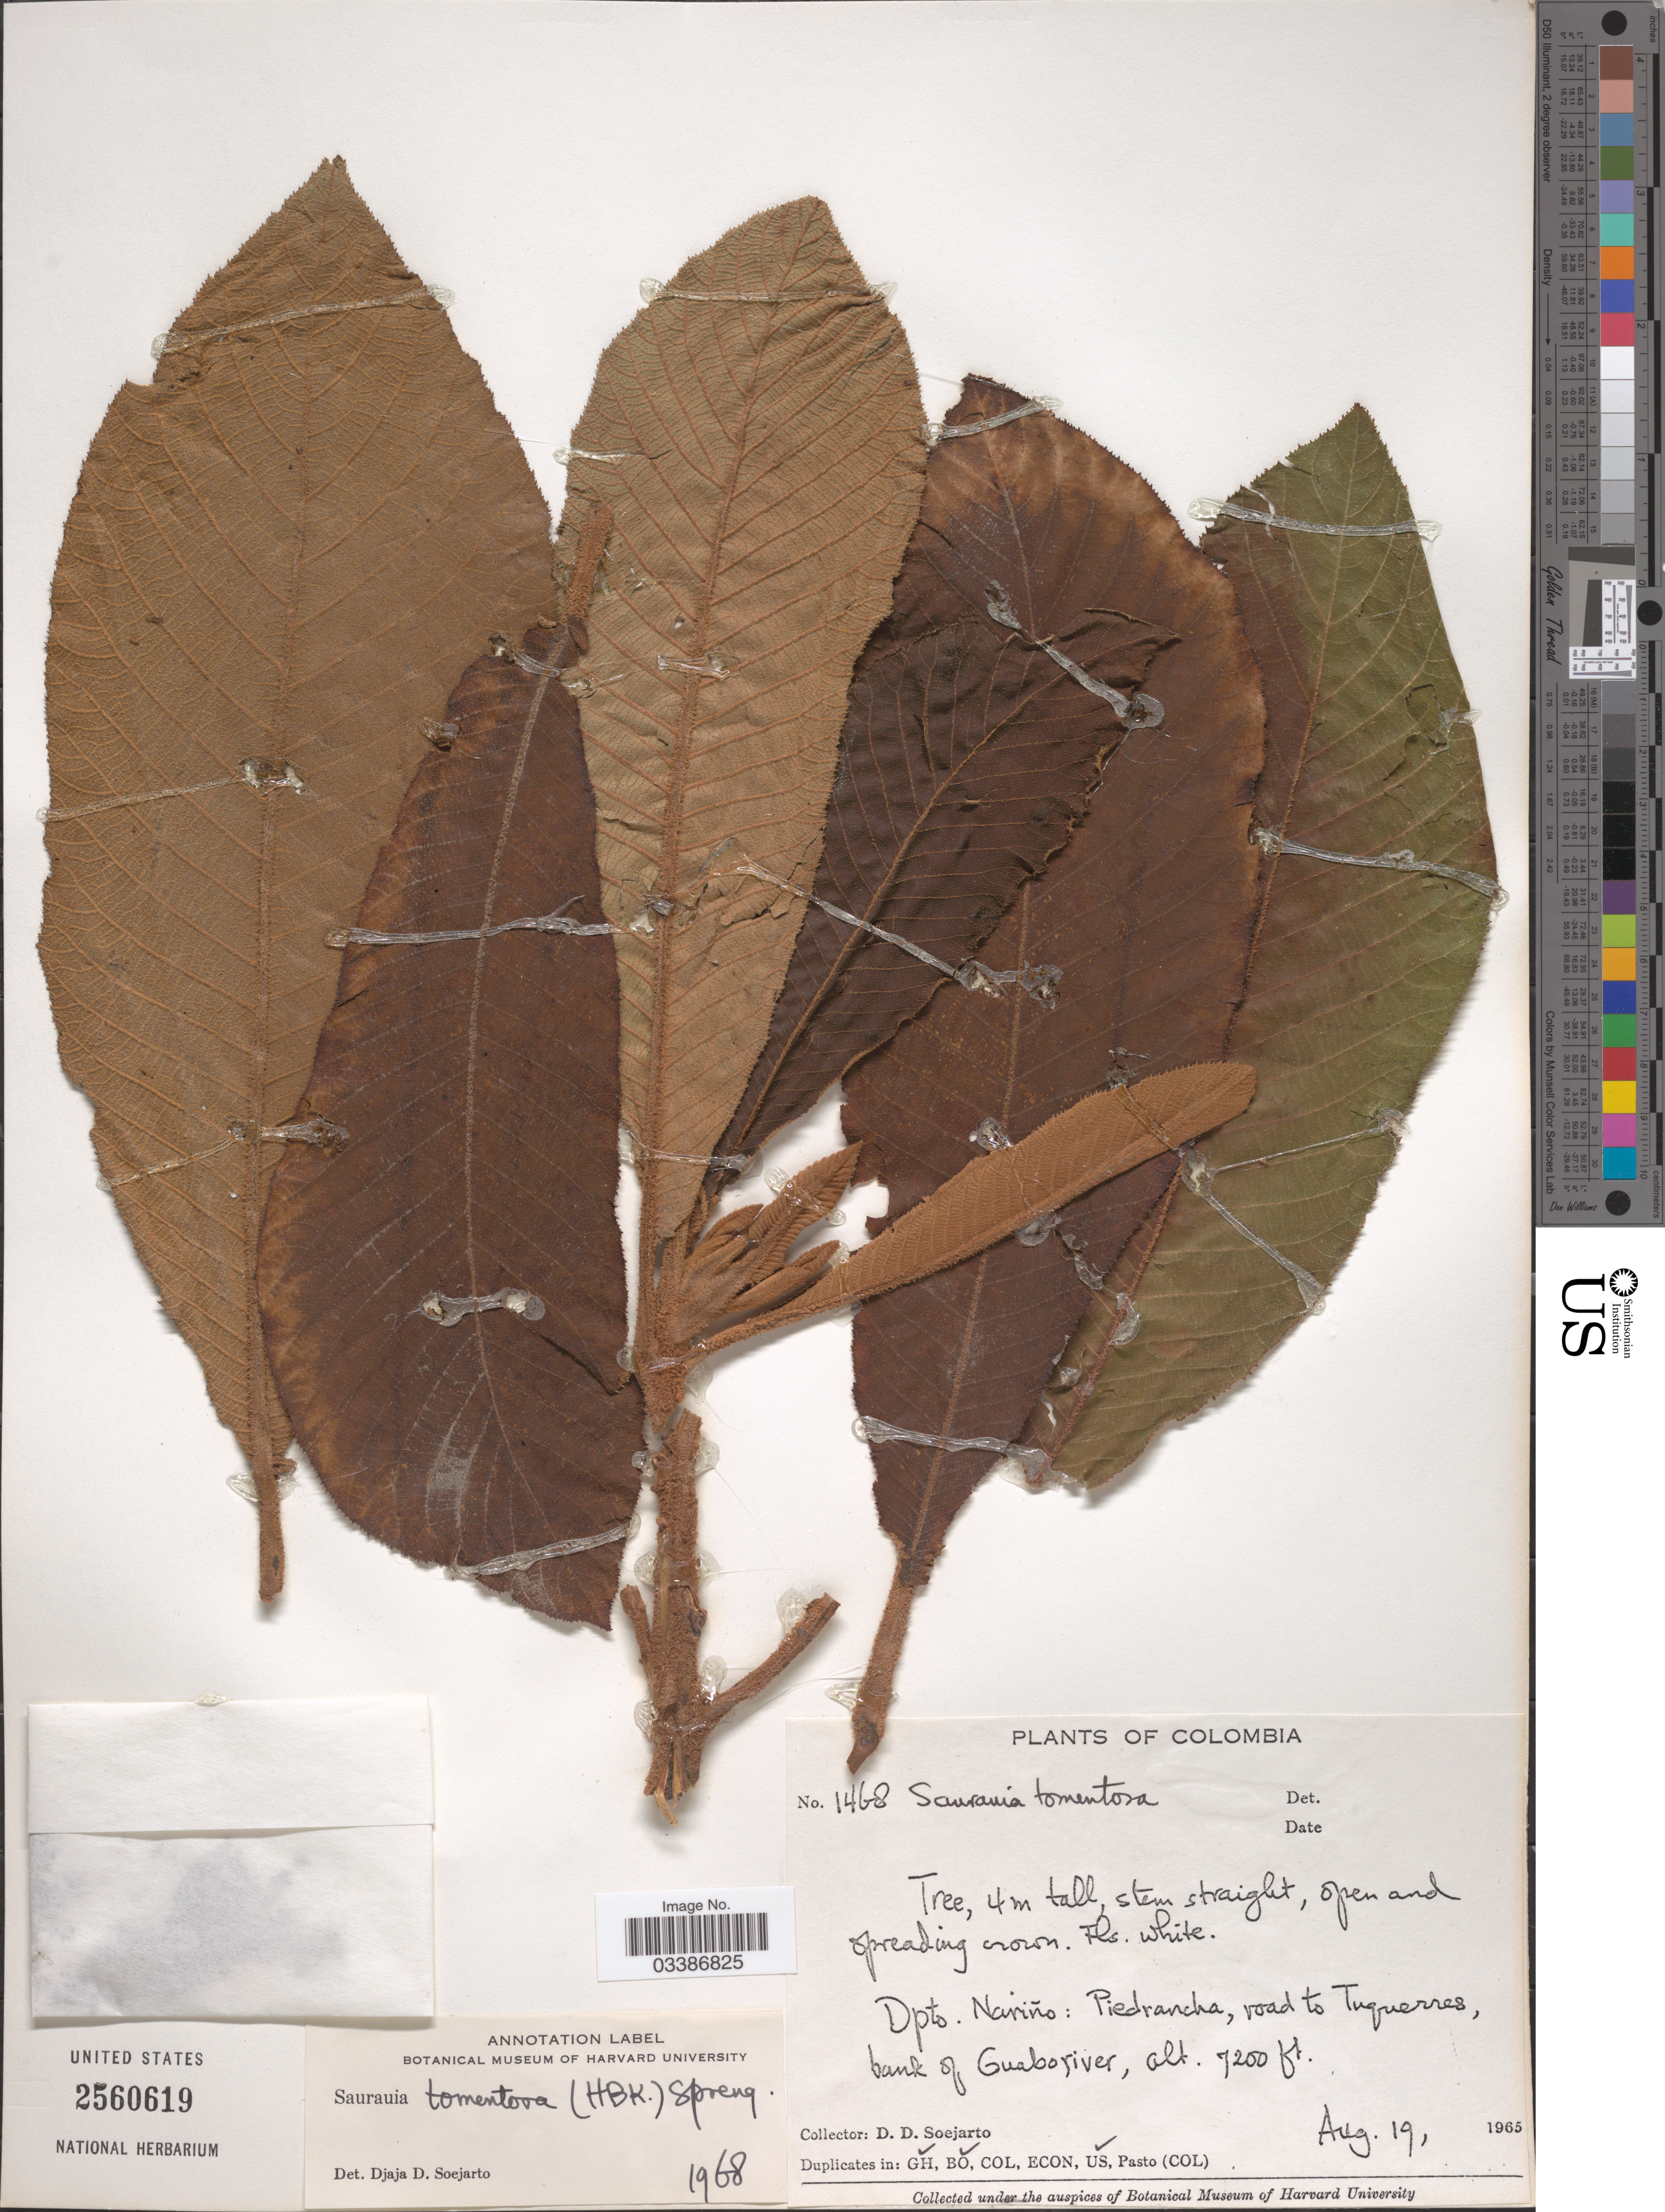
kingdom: Plantae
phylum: Tracheophyta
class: Magnoliopsida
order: Ericales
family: Actinidiaceae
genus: Saurauia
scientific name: Saurauia tomentosa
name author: (Kunth) Spreng.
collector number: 1468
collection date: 1965-08-19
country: Colombia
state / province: Nariño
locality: Dpto. Nariño: Piedrancha, road to Tuquerres, bank of Guabo river.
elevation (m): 2195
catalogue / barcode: US 2560619